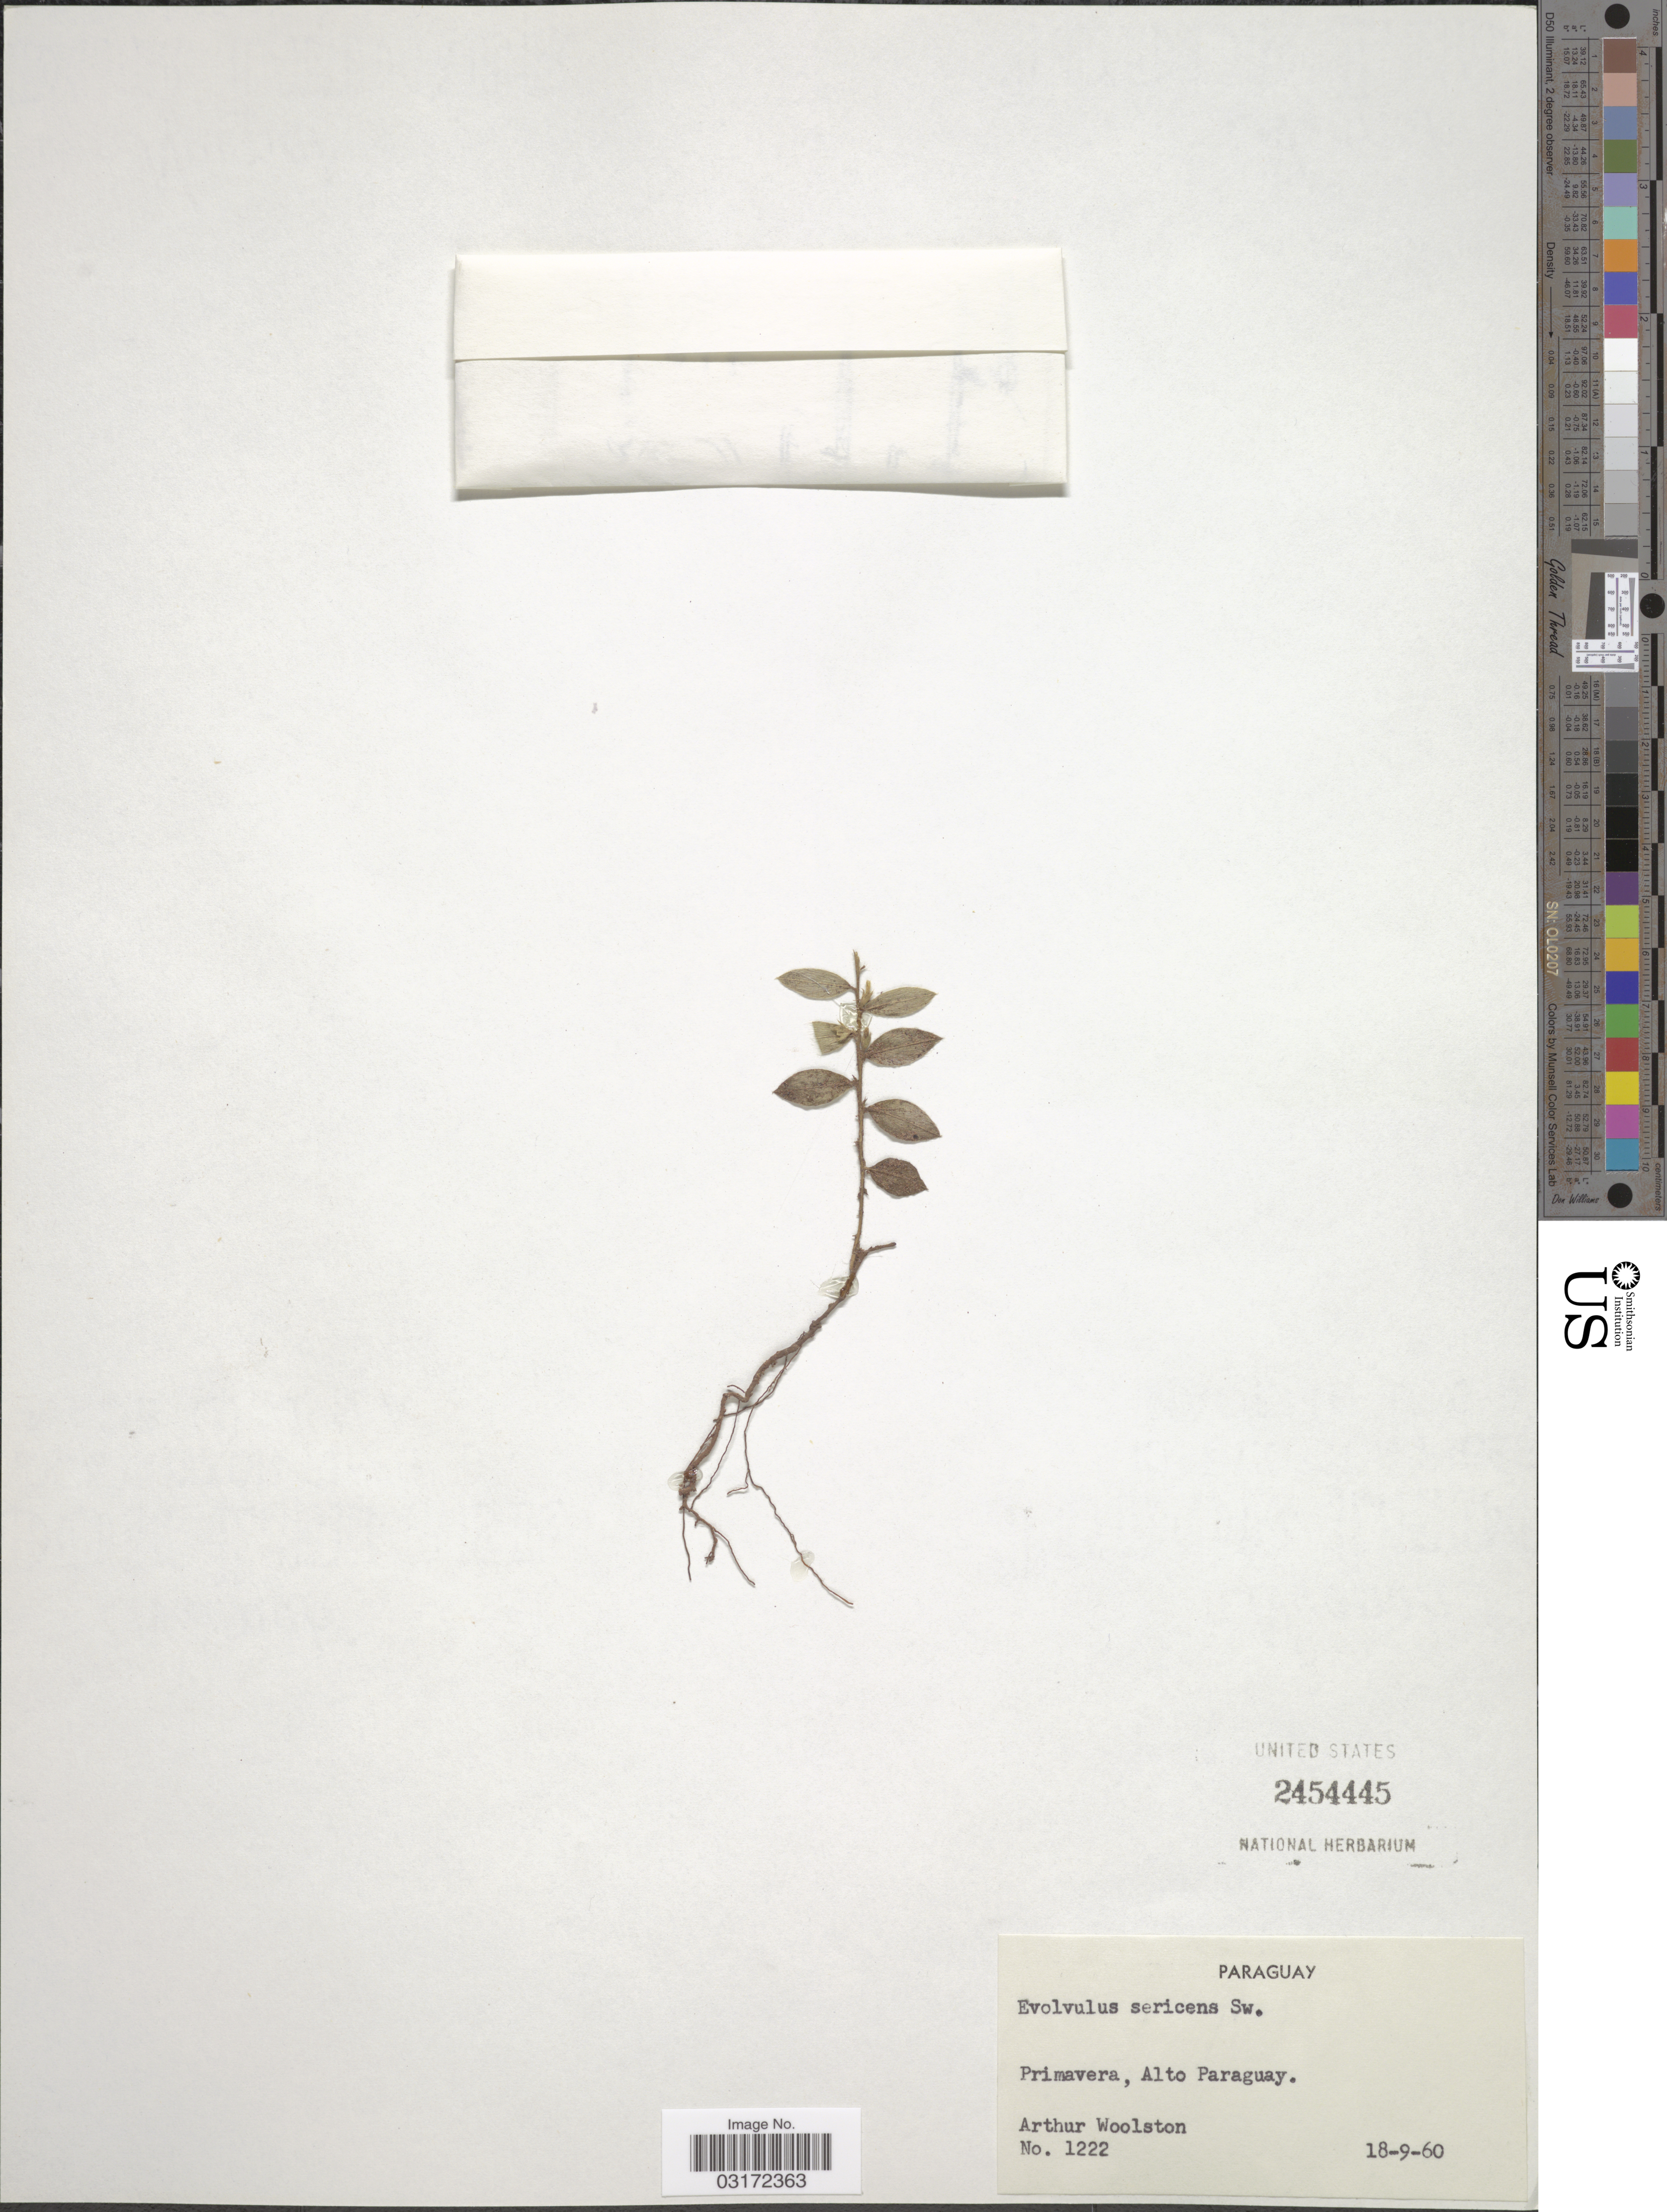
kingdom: Plantae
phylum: Tracheophyta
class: Magnoliopsida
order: Solanales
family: Convolvulaceae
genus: Evolvulus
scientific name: Evolvulus sericeus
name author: Sw.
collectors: A. L. Woolston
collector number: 1222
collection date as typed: Transcribed d/m/y: 18/9/60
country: Paraguay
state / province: Alto Paraguay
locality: Primavera.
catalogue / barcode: US 2454445